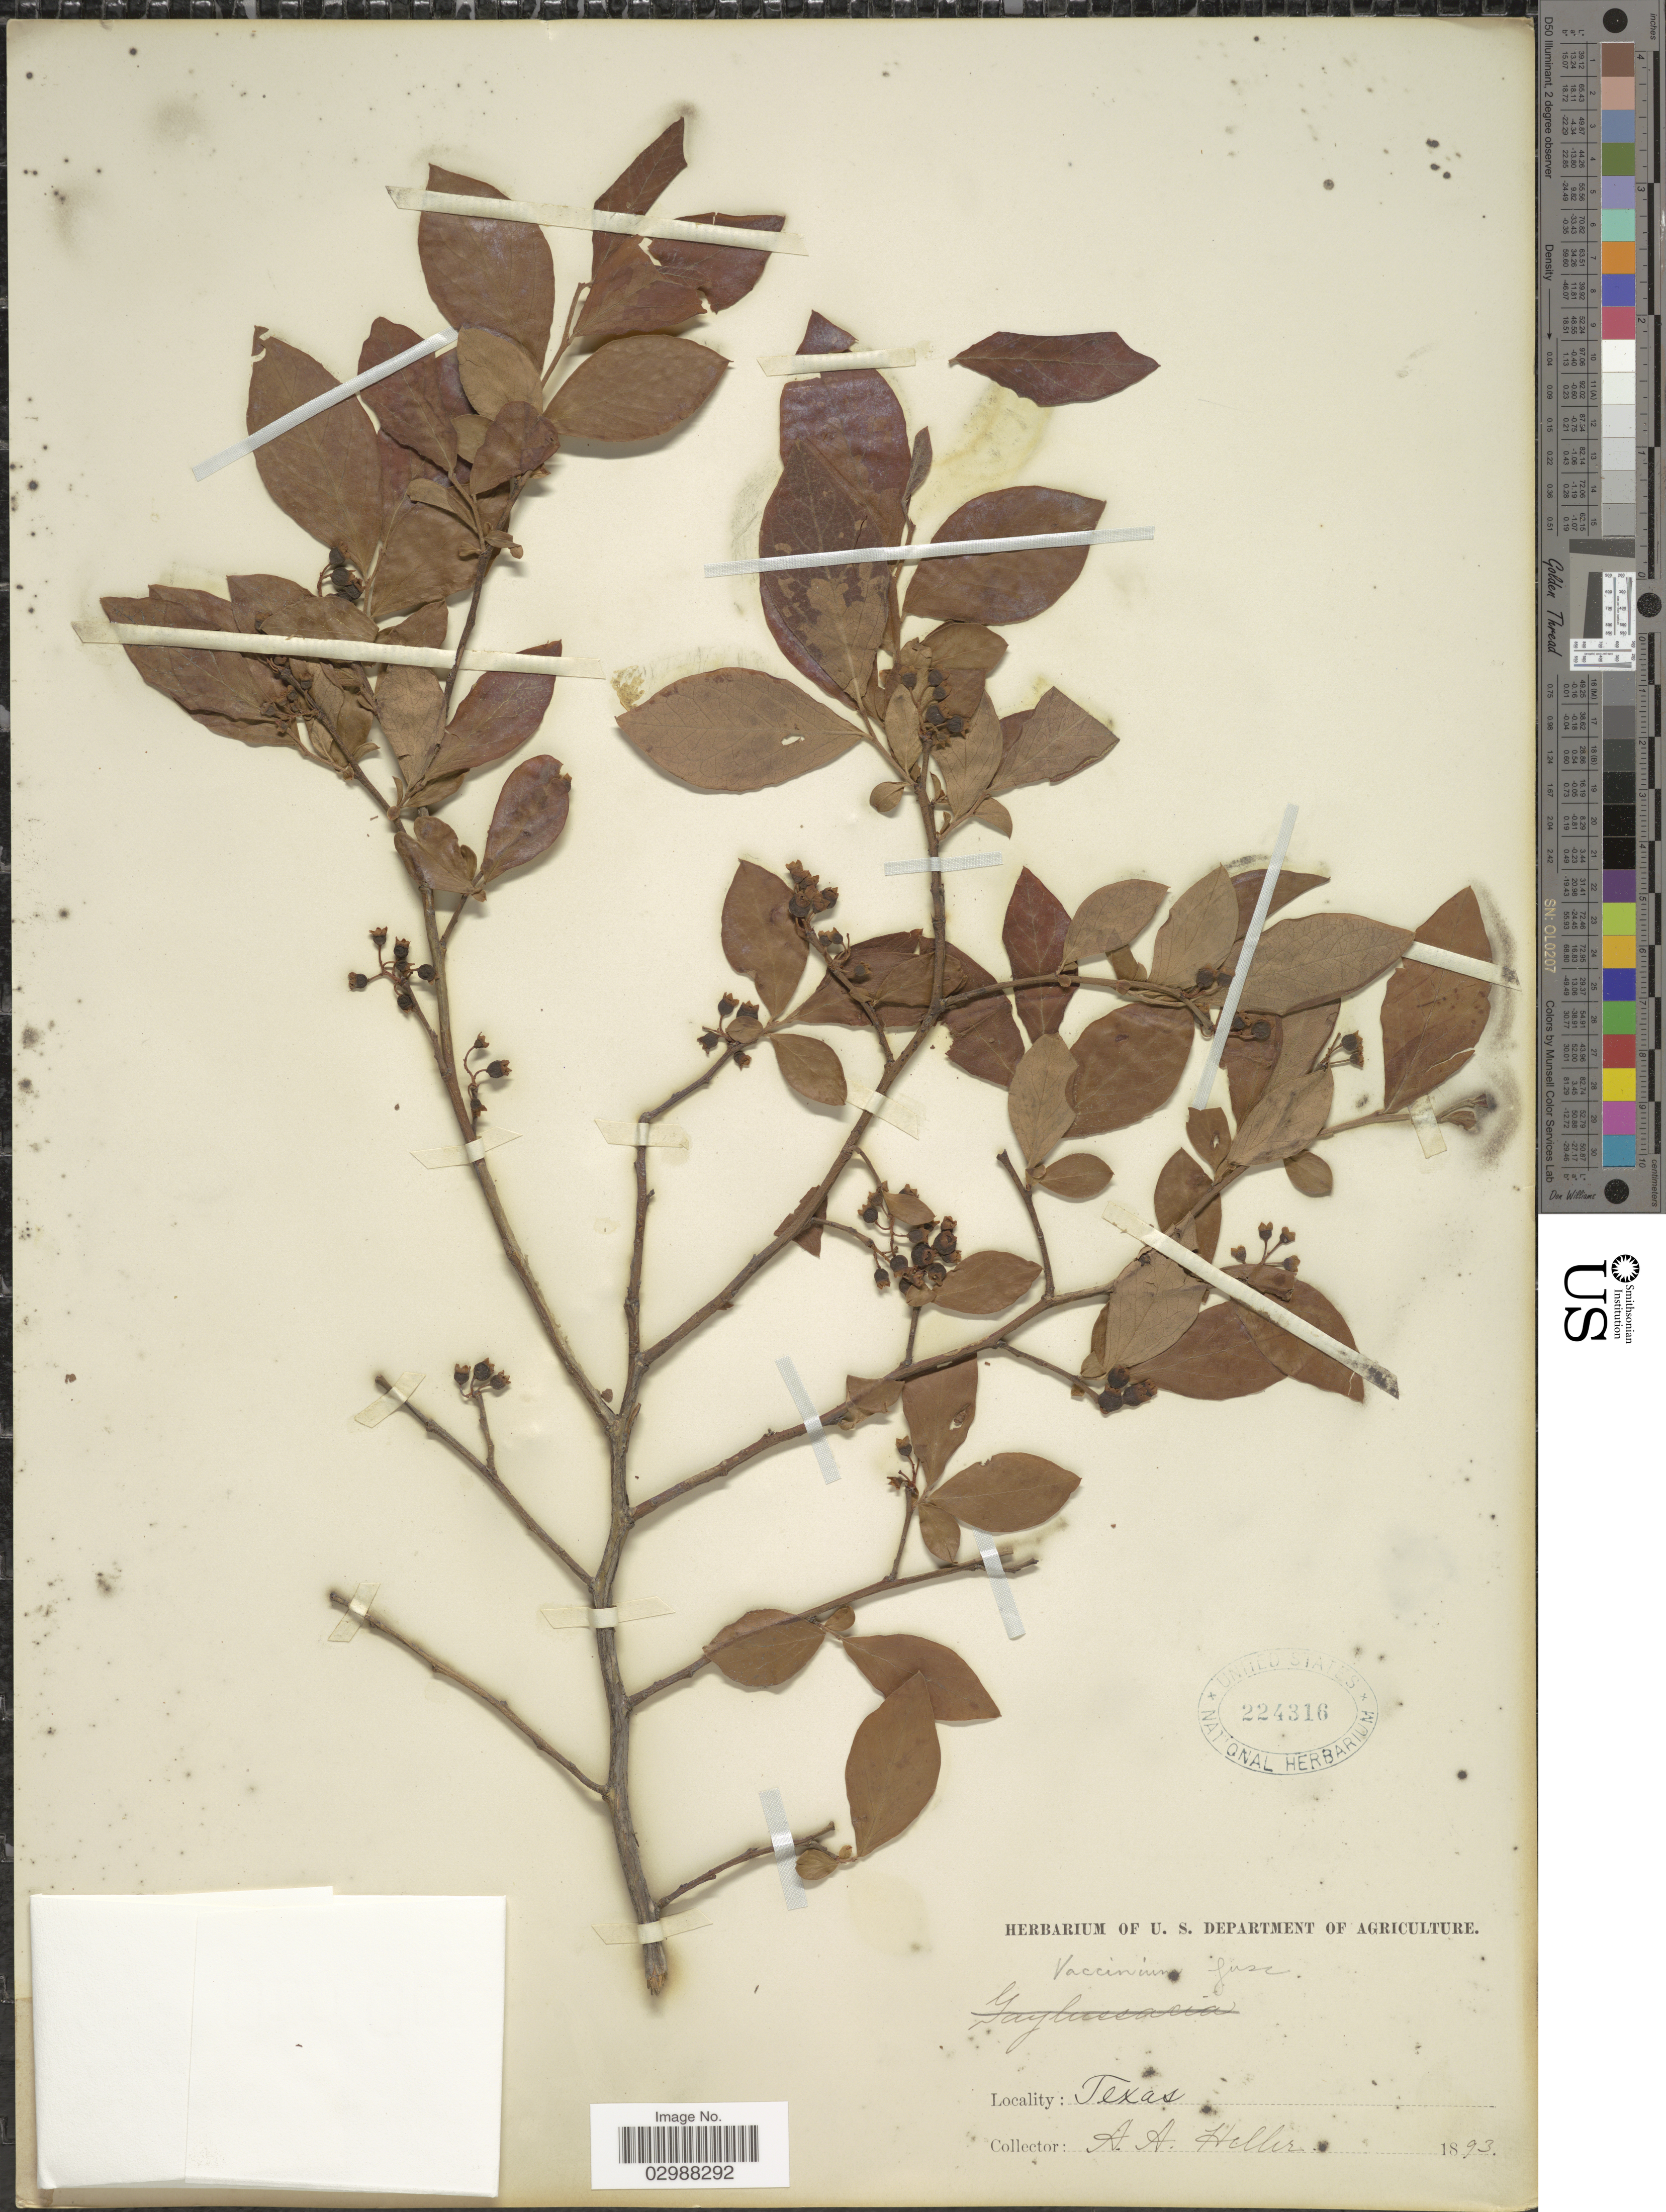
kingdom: Plantae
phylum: Tracheophyta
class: Magnoliopsida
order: Ericales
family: Ericaceae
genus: Vaccinium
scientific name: Vaccinium fuscatum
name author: Aiton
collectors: A. A. Heller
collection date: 1893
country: United States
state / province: Texas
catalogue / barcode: US 224316